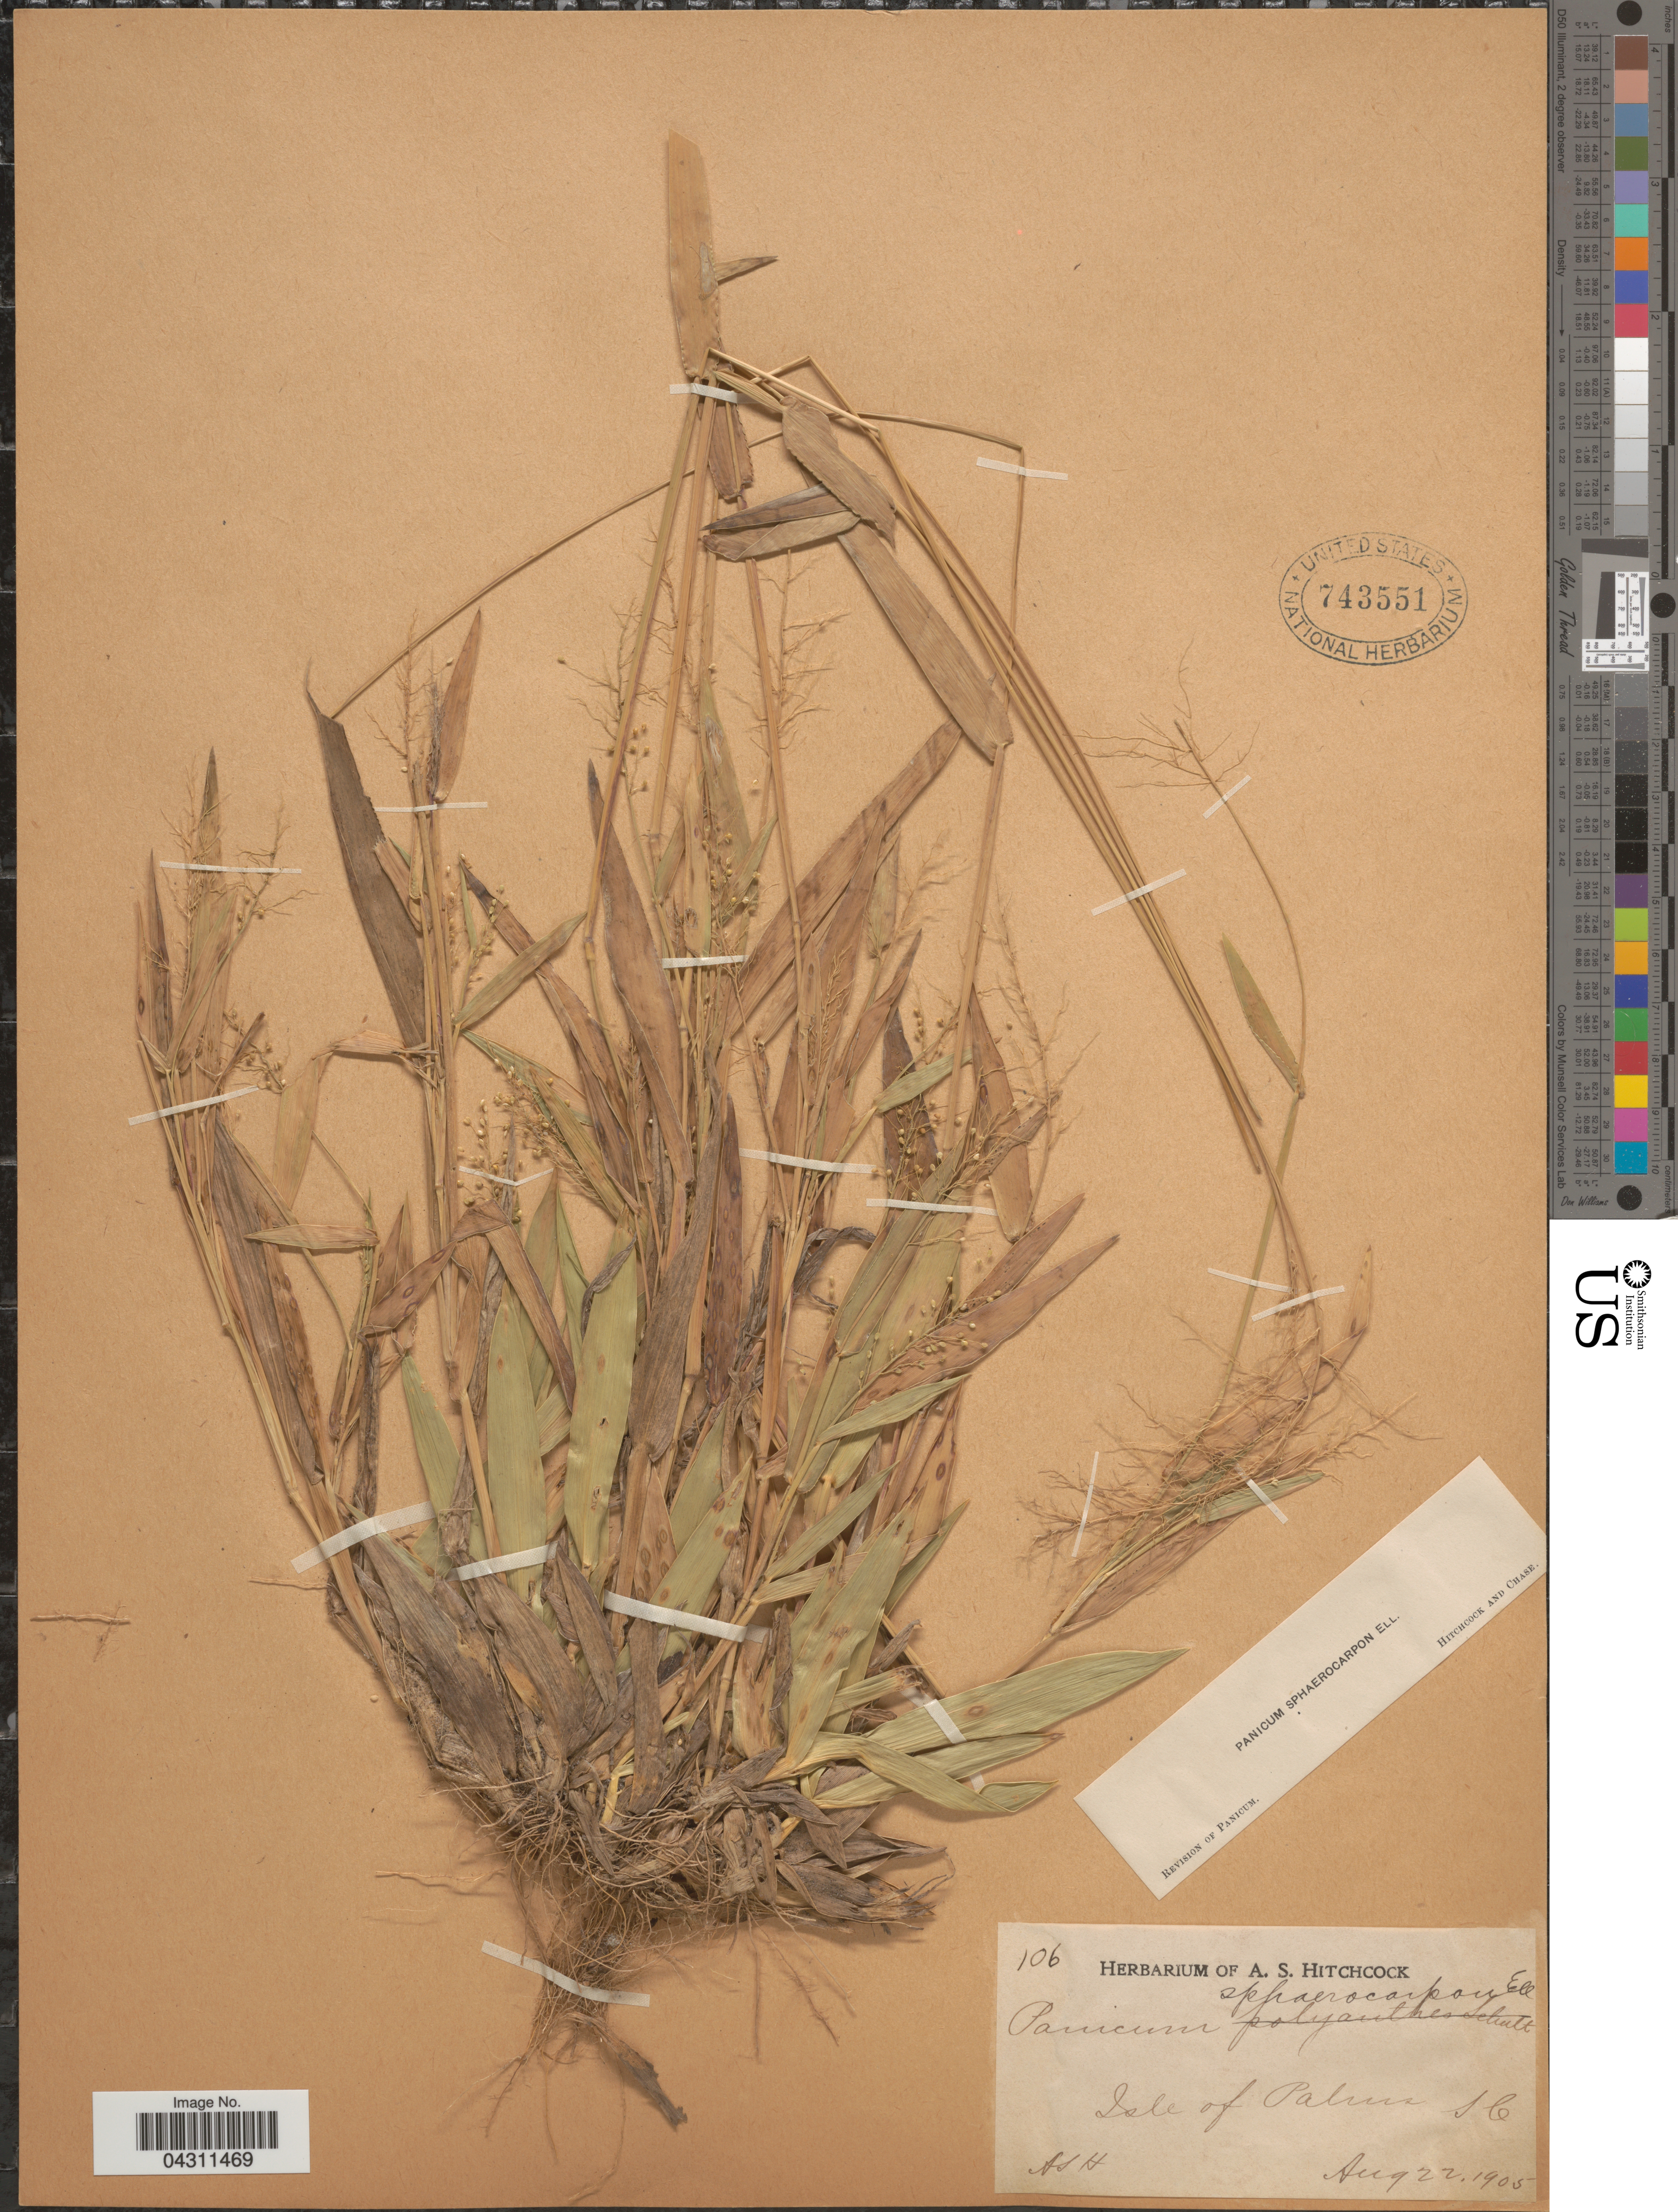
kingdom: Plantae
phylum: Tracheophyta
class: Liliopsida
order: Poales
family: Poaceae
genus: Dichanthelium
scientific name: Dichanthelium sphaerocarpon var. sphaerocarpon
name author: (Elliott) Gould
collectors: A. S. Hitchcock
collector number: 106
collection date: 1905-08-22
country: United States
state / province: South Carolina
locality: Isle of Palms.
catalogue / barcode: US 743551